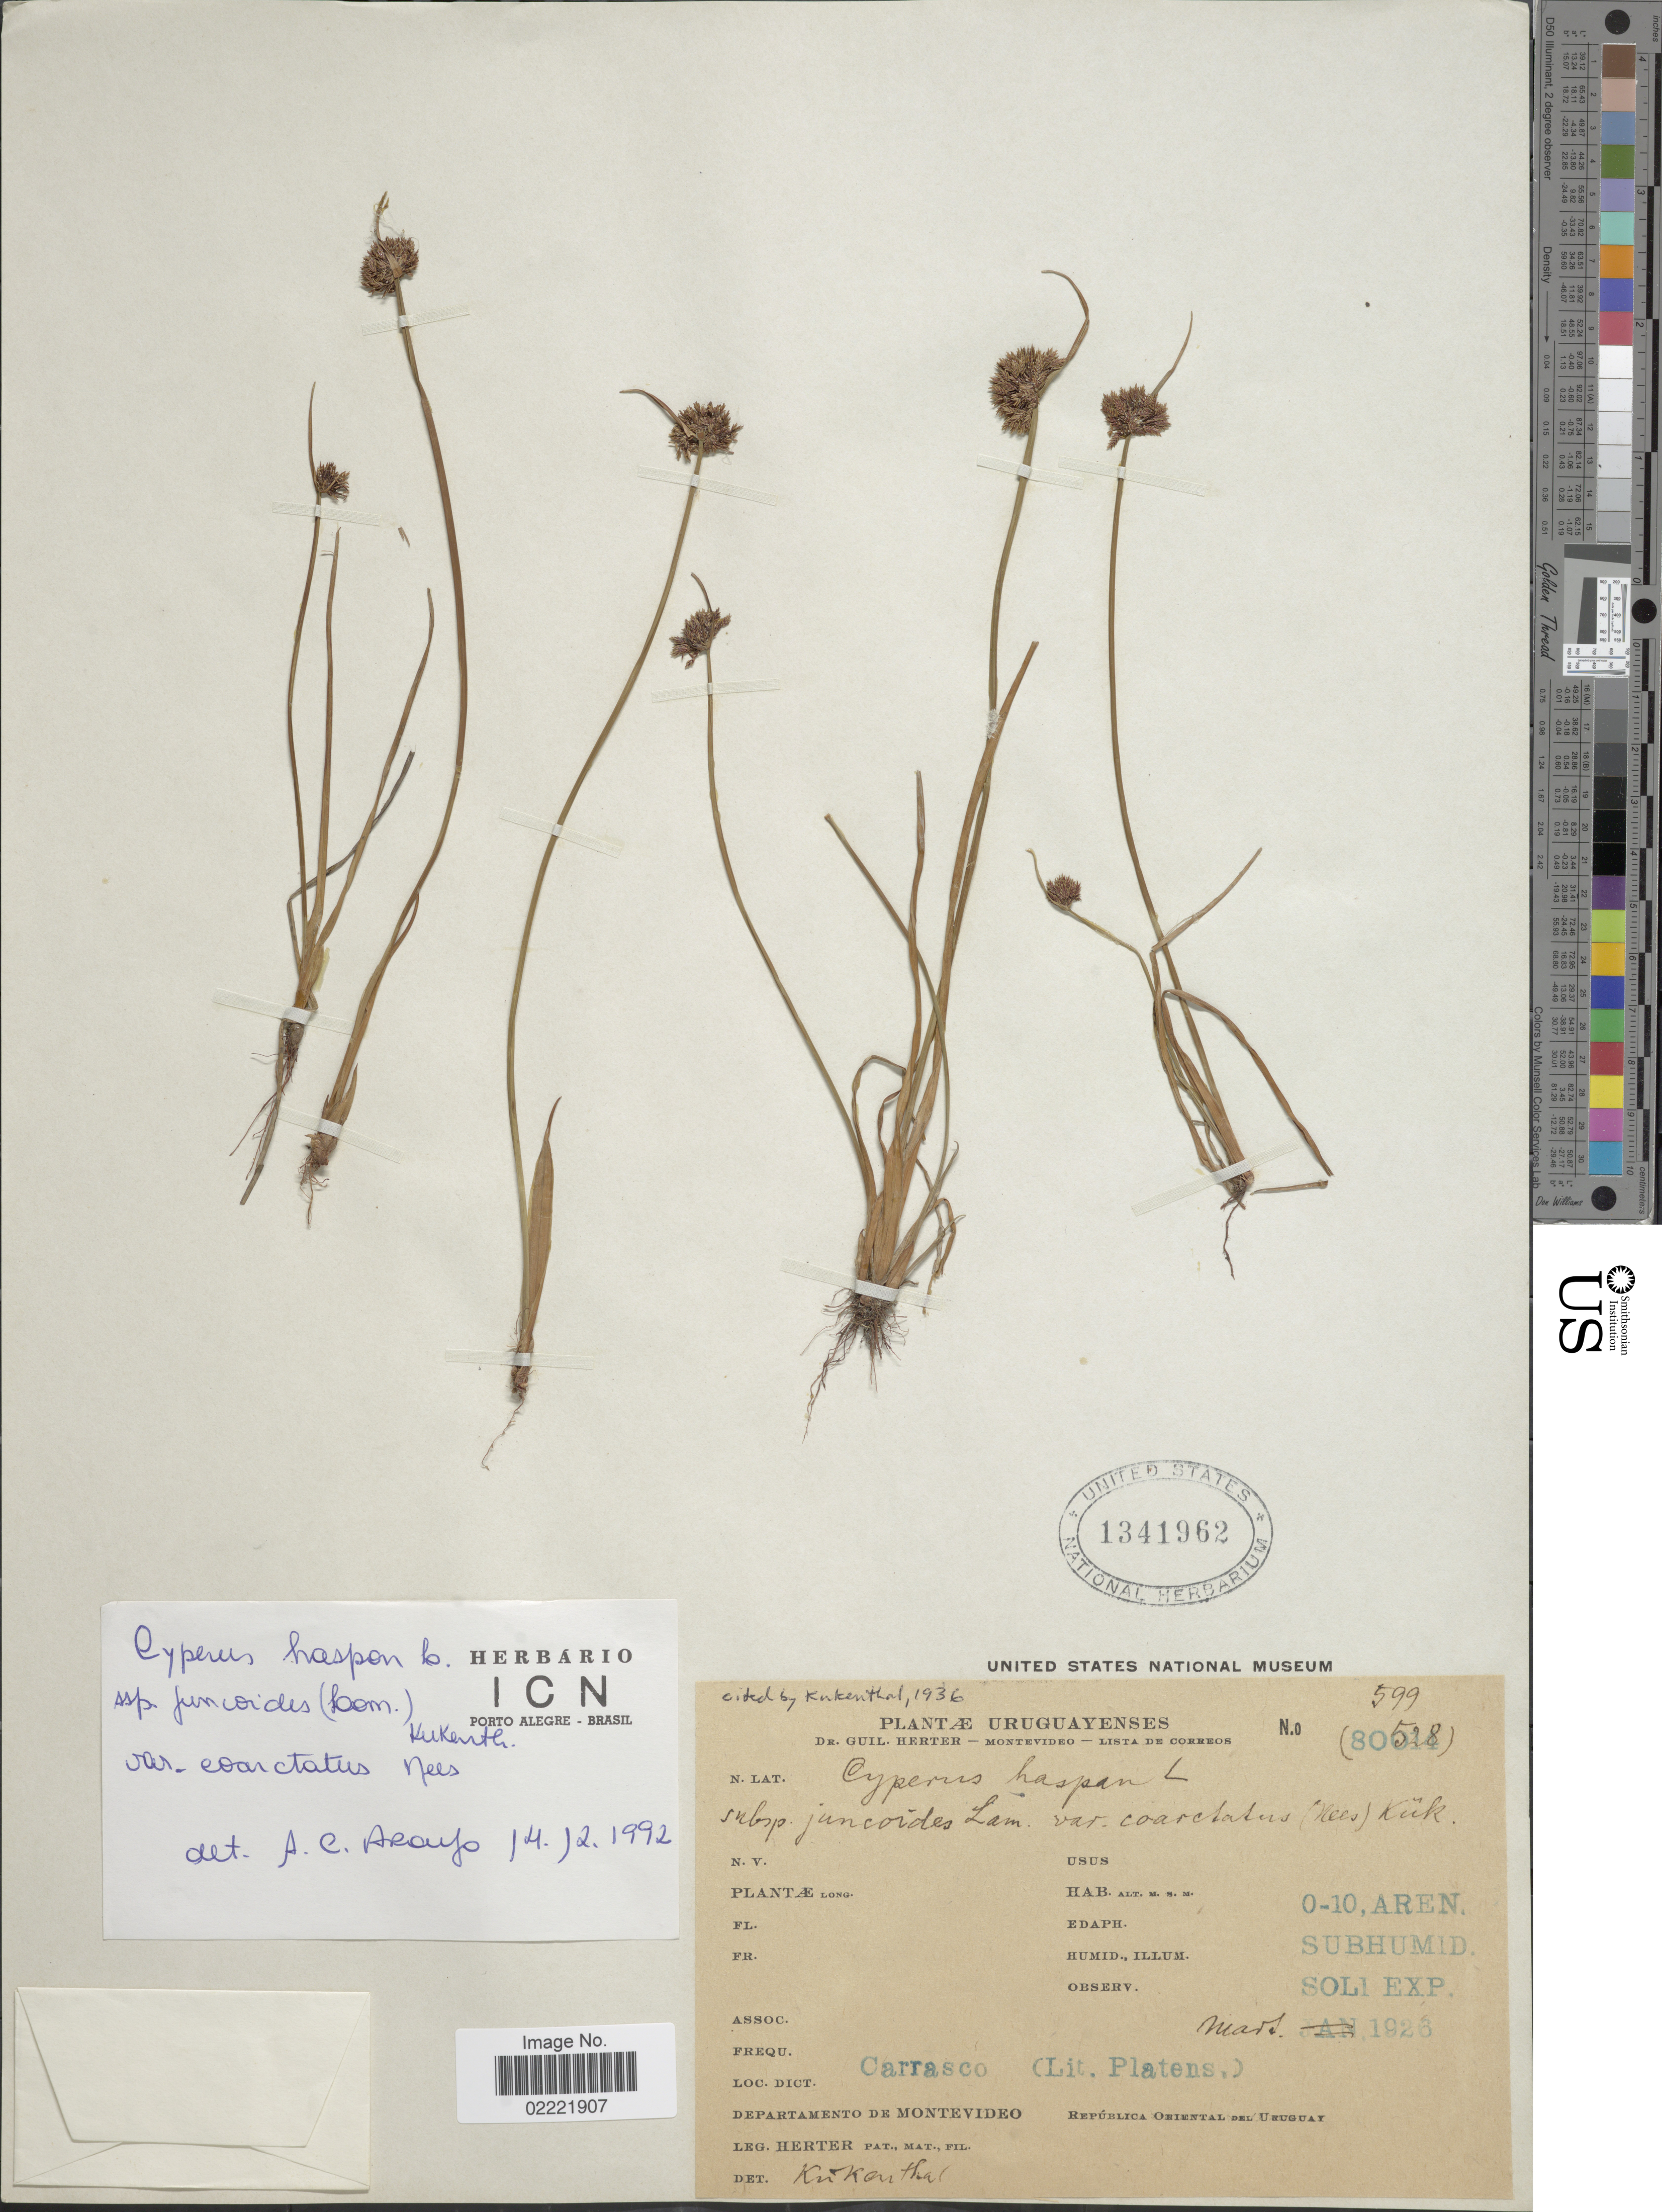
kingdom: Plantae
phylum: Tracheophyta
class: Liliopsida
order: Poales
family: Cyperaceae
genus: Cyperus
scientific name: Cyperus haspan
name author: L.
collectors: Herter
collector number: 599/80528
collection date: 1926-03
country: Uruguay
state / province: Montevideo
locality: Carrasco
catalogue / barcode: US 1341962